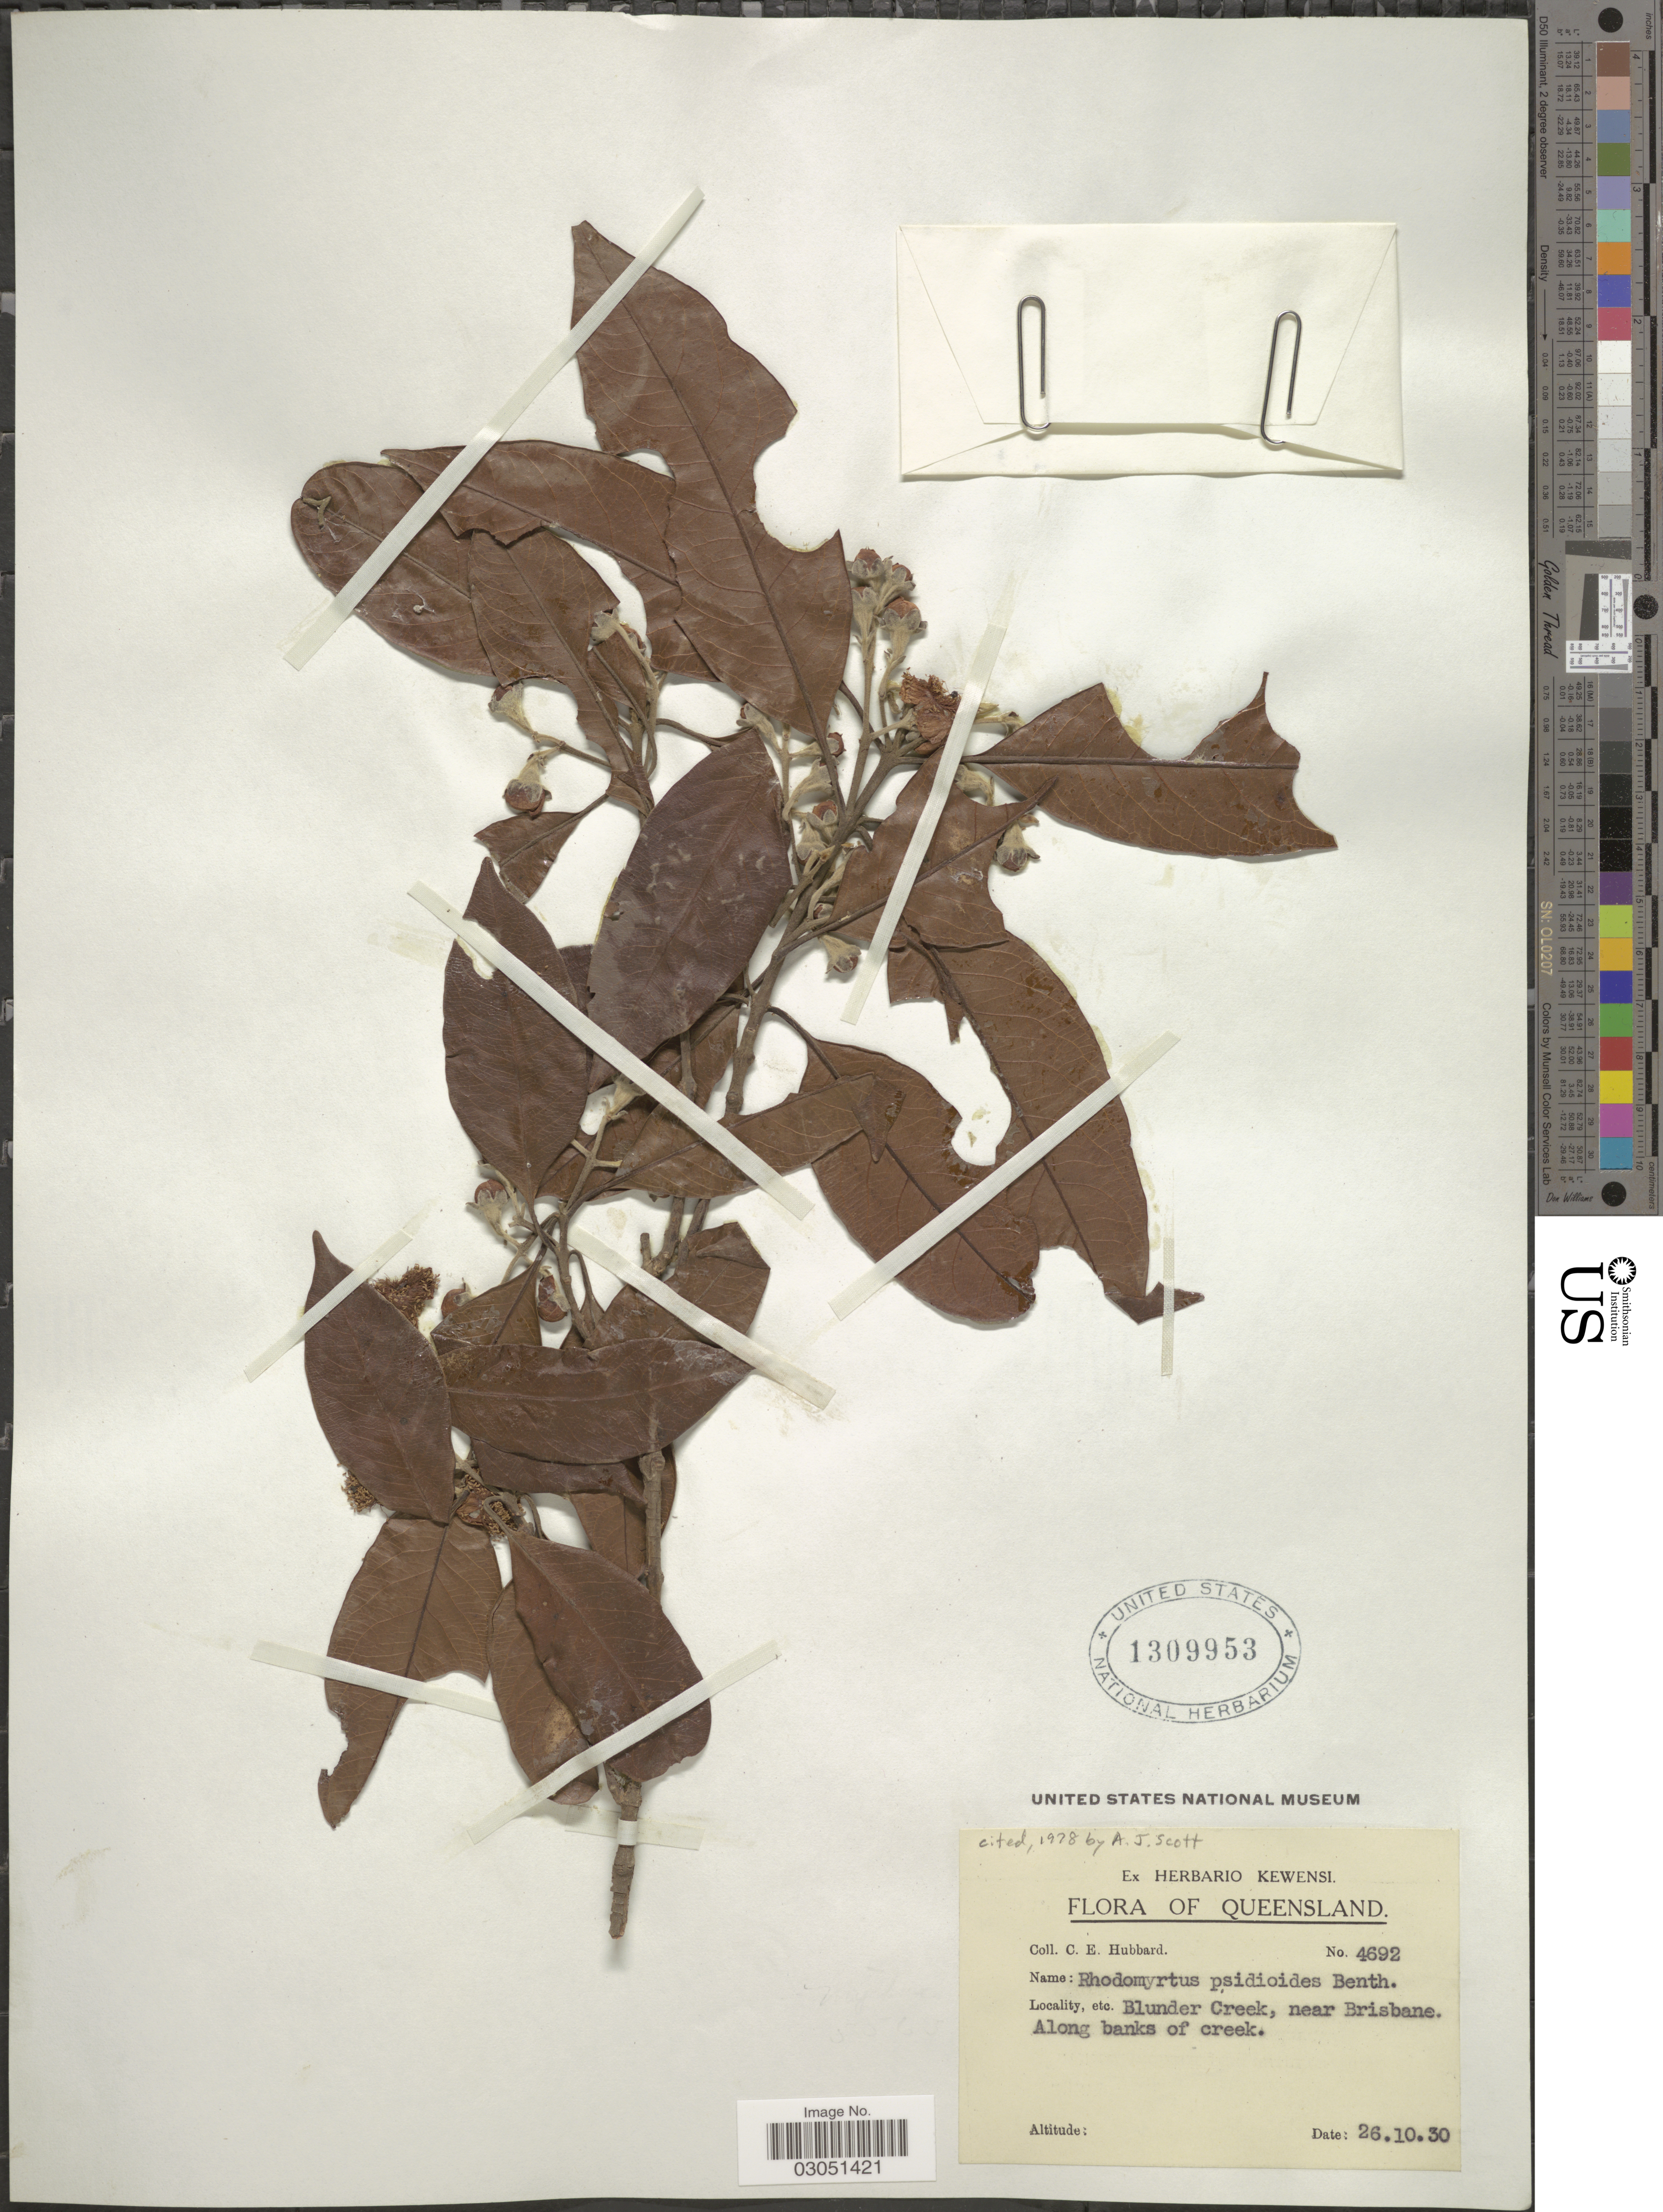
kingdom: Plantae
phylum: Tracheophyta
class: Magnoliopsida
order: Myrtales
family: Myrtaceae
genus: Rhodomyrtus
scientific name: Rhodomyrtus psidioides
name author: (G. Don) Benth.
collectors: C. E. Hubbard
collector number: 4692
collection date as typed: Transcribed d/m/y: 26/10/30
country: Australia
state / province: Queensland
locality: Blunder Creek, near Brisbane. Along banks of creek.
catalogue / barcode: US 1309953